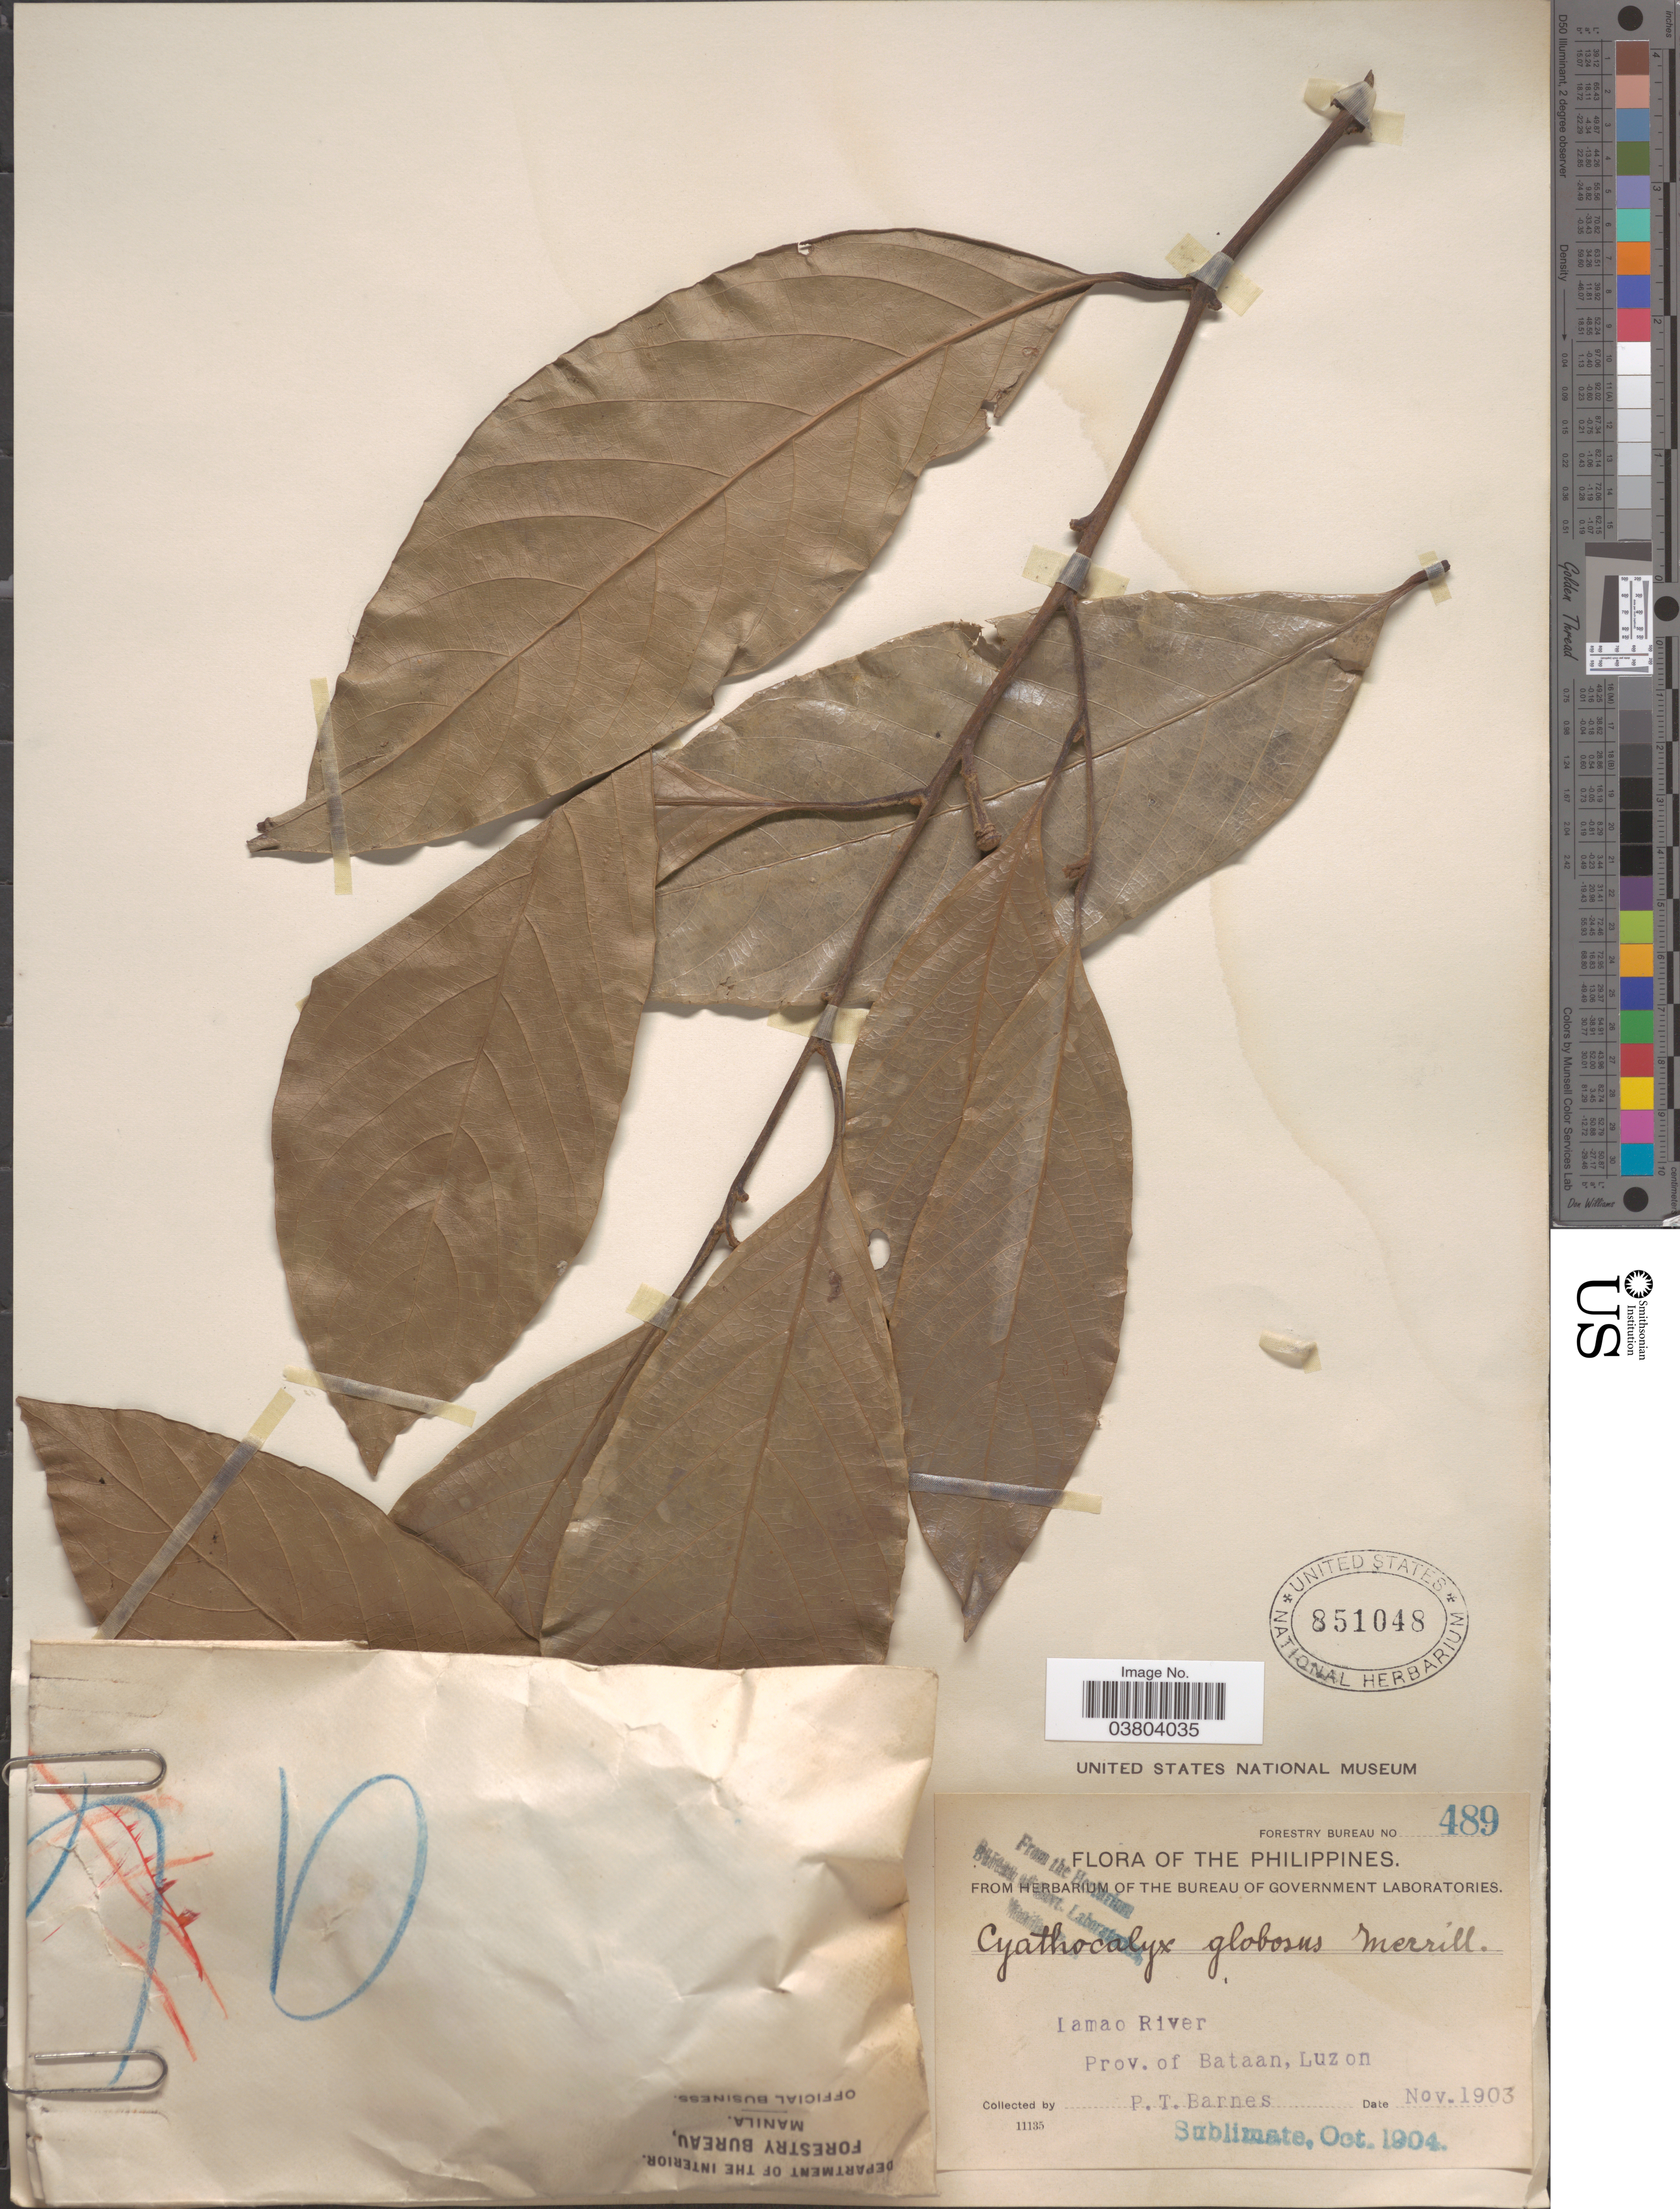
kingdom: Plantae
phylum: Tracheophyta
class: Magnoliopsida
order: Magnoliales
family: Annonaceae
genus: Cyathocalyx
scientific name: Cyathocalyx globosus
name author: Merr.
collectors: P. Barnes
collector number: Forestry Bureau 489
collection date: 1903-11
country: Philippines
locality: Lamao River. Prov. of Bataan, Luzon.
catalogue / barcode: US 851048